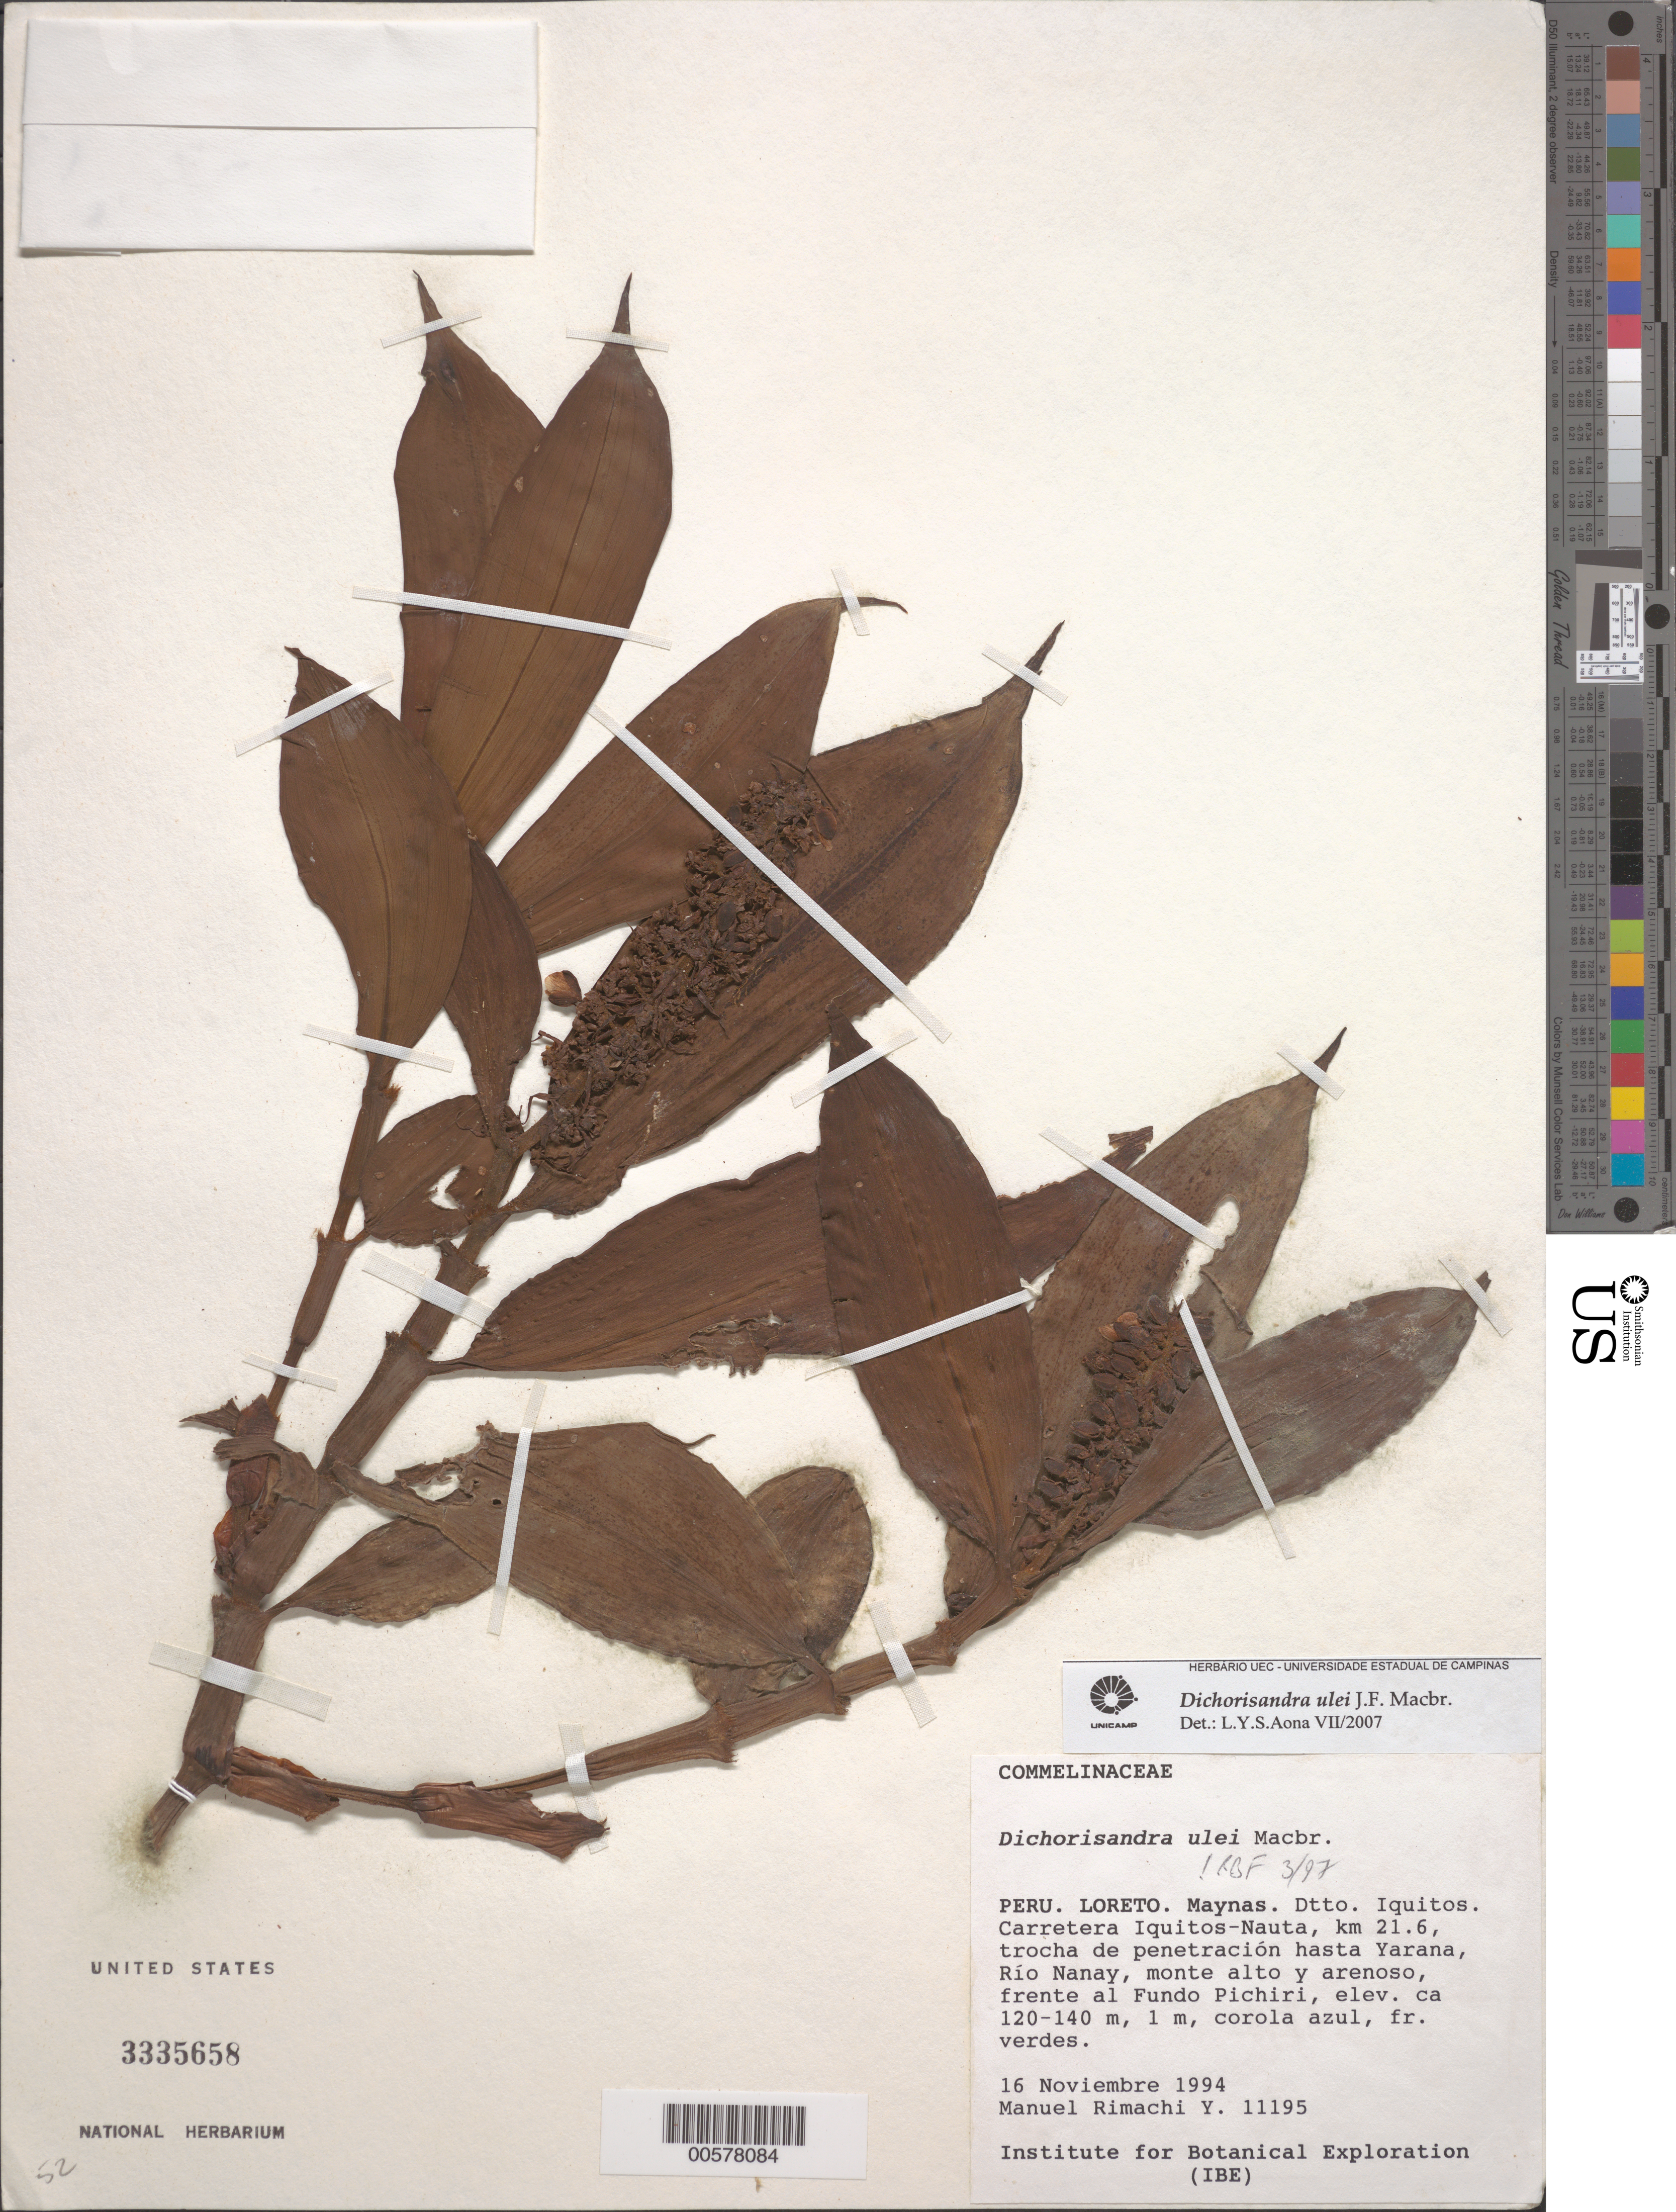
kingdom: Plantae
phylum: Tracheophyta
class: Liliopsida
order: Commelinales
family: Commelinaceae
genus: Dichorisandra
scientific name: Dichorisandra ulei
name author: J.F. Macbr.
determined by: Aona, L. Y. S.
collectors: M. Rimachi Y.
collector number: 11195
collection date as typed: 16 Nov 1994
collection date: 1994-11-16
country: Peru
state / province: Loreto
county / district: Maynas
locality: Iquitos, rio nanay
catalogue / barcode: US 3335658